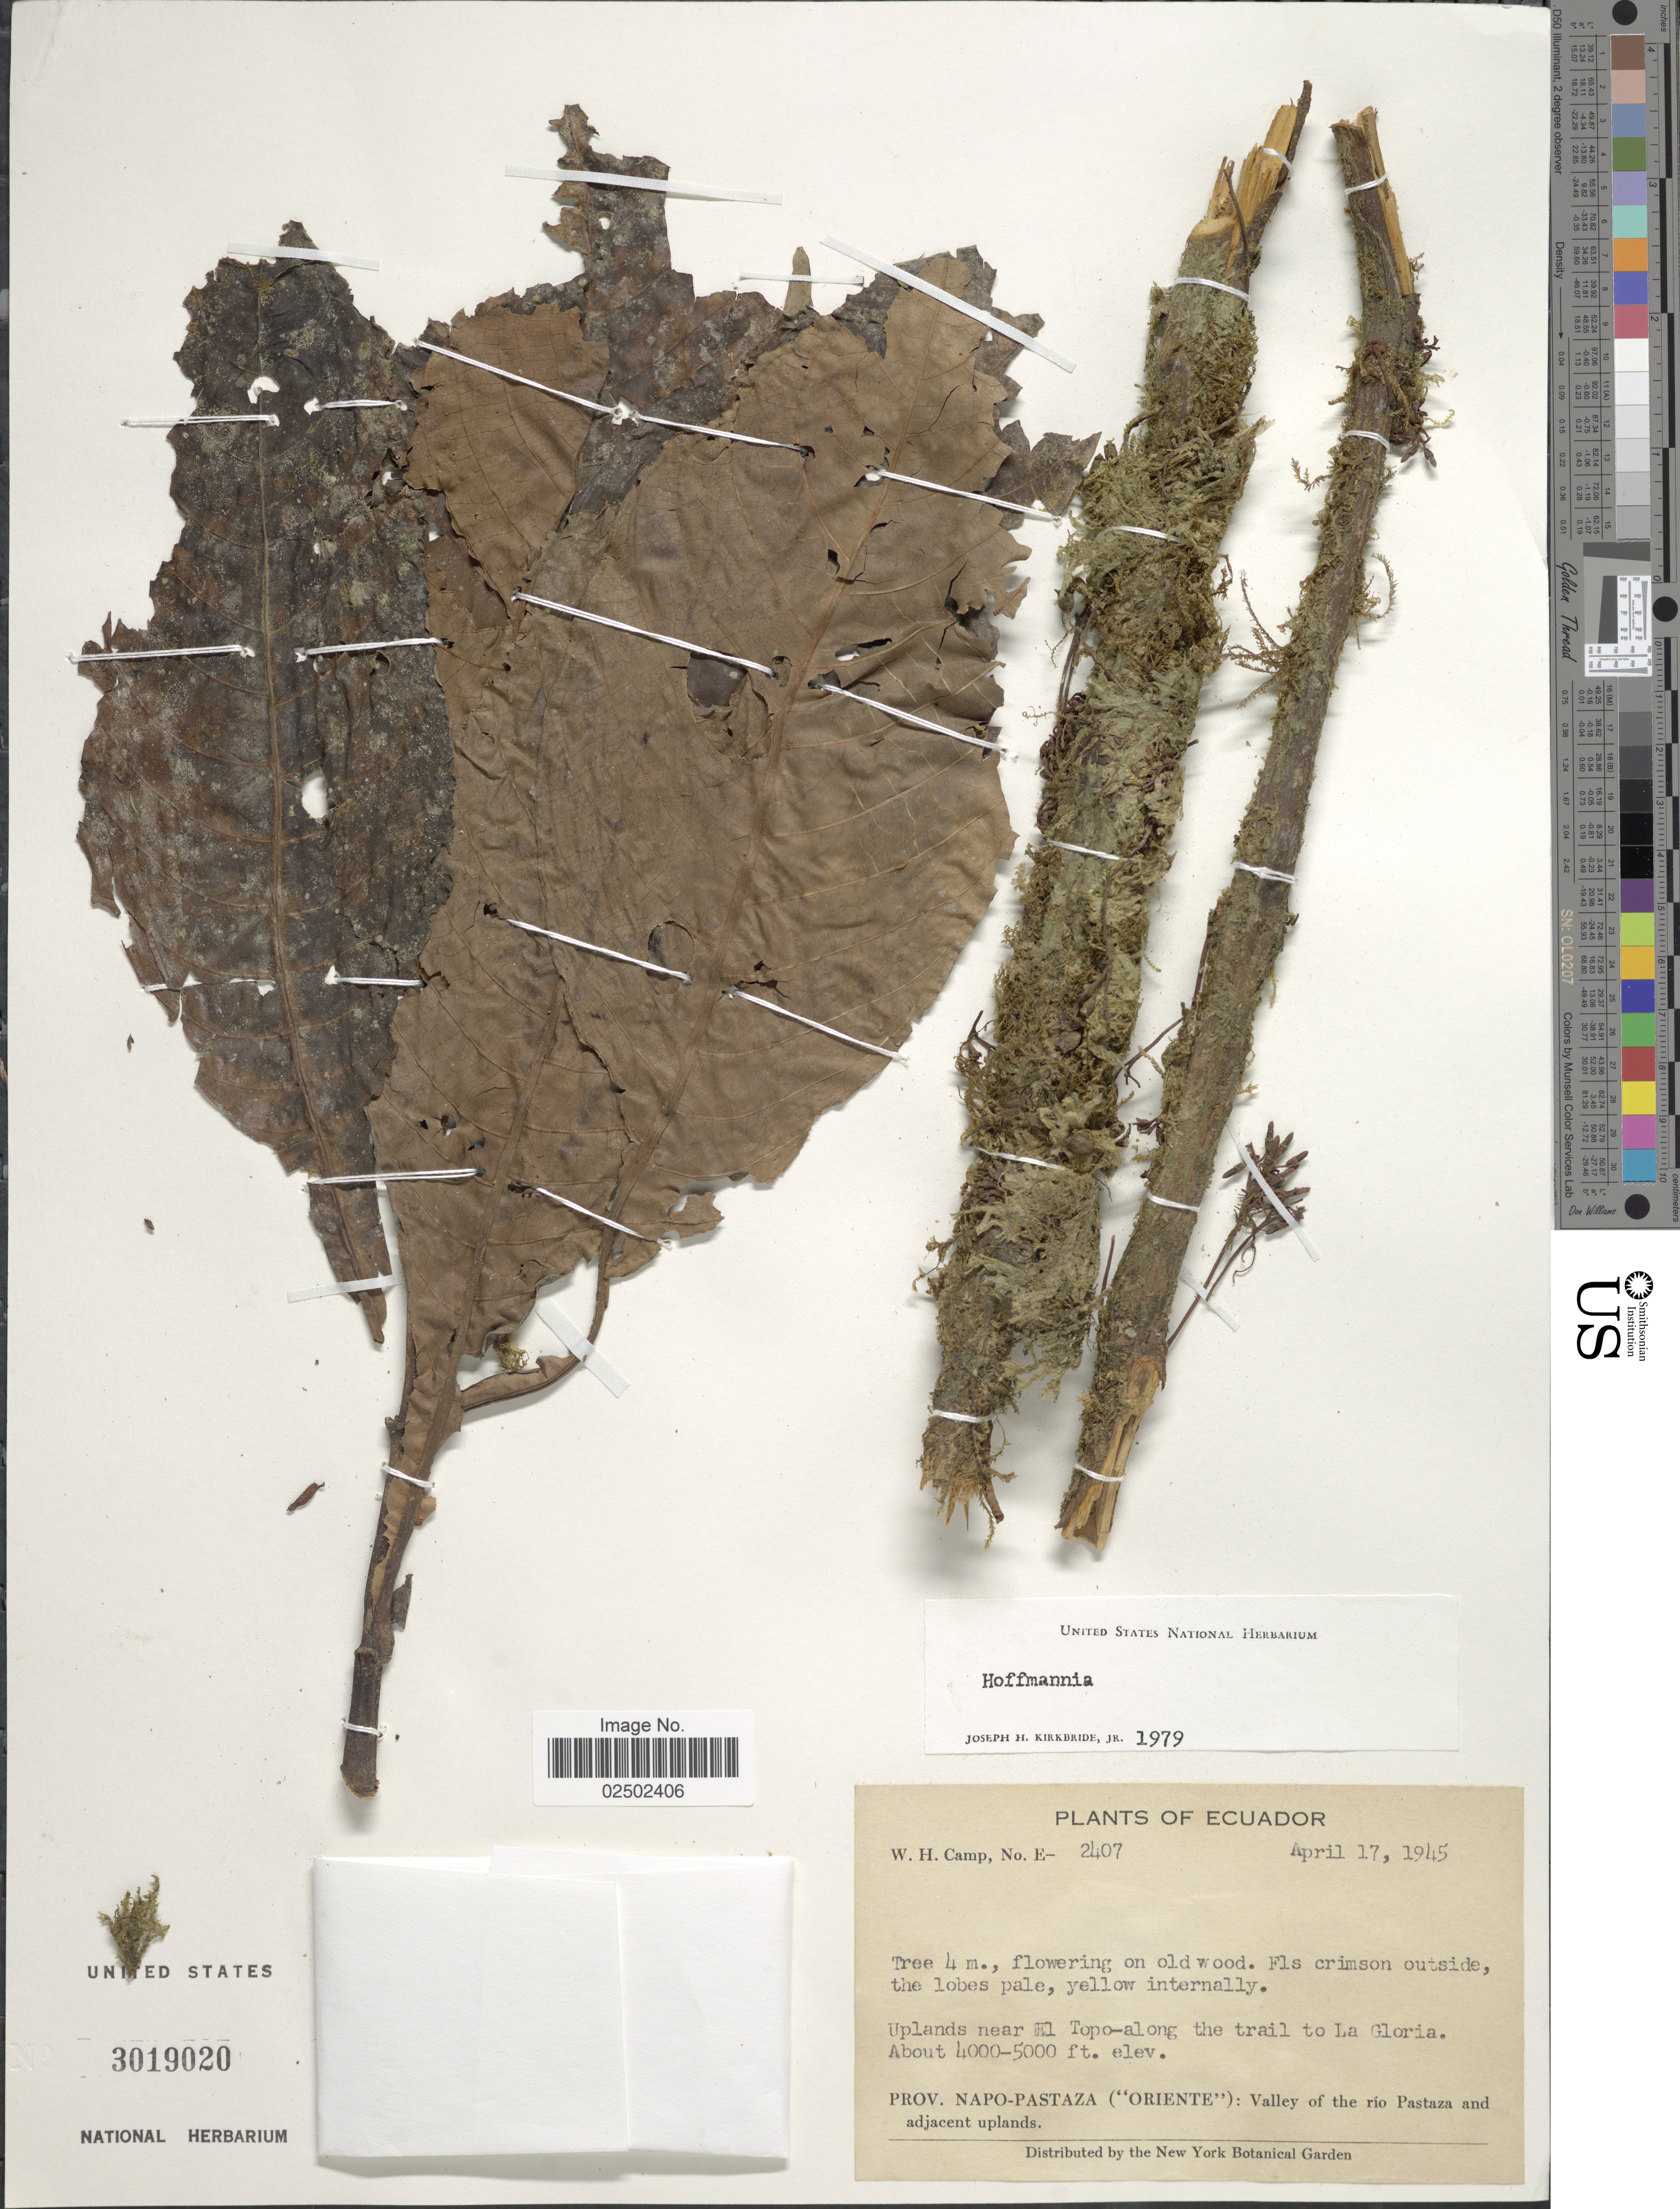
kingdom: Plantae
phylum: Tracheophyta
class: Magnoliopsida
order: Gentianales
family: Rubiaceae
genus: Hoffmannia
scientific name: Hoffmannia sp.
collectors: W. H. Camp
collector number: E-2407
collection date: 1945-04-17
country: Ecuador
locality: Prov. Napo-Pastaza ("Oriente") : Valley of the rio Pastaza and adjacent uplands. Uplands near El Topo-along the trail to La Gloria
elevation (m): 1219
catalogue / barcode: US 3019020